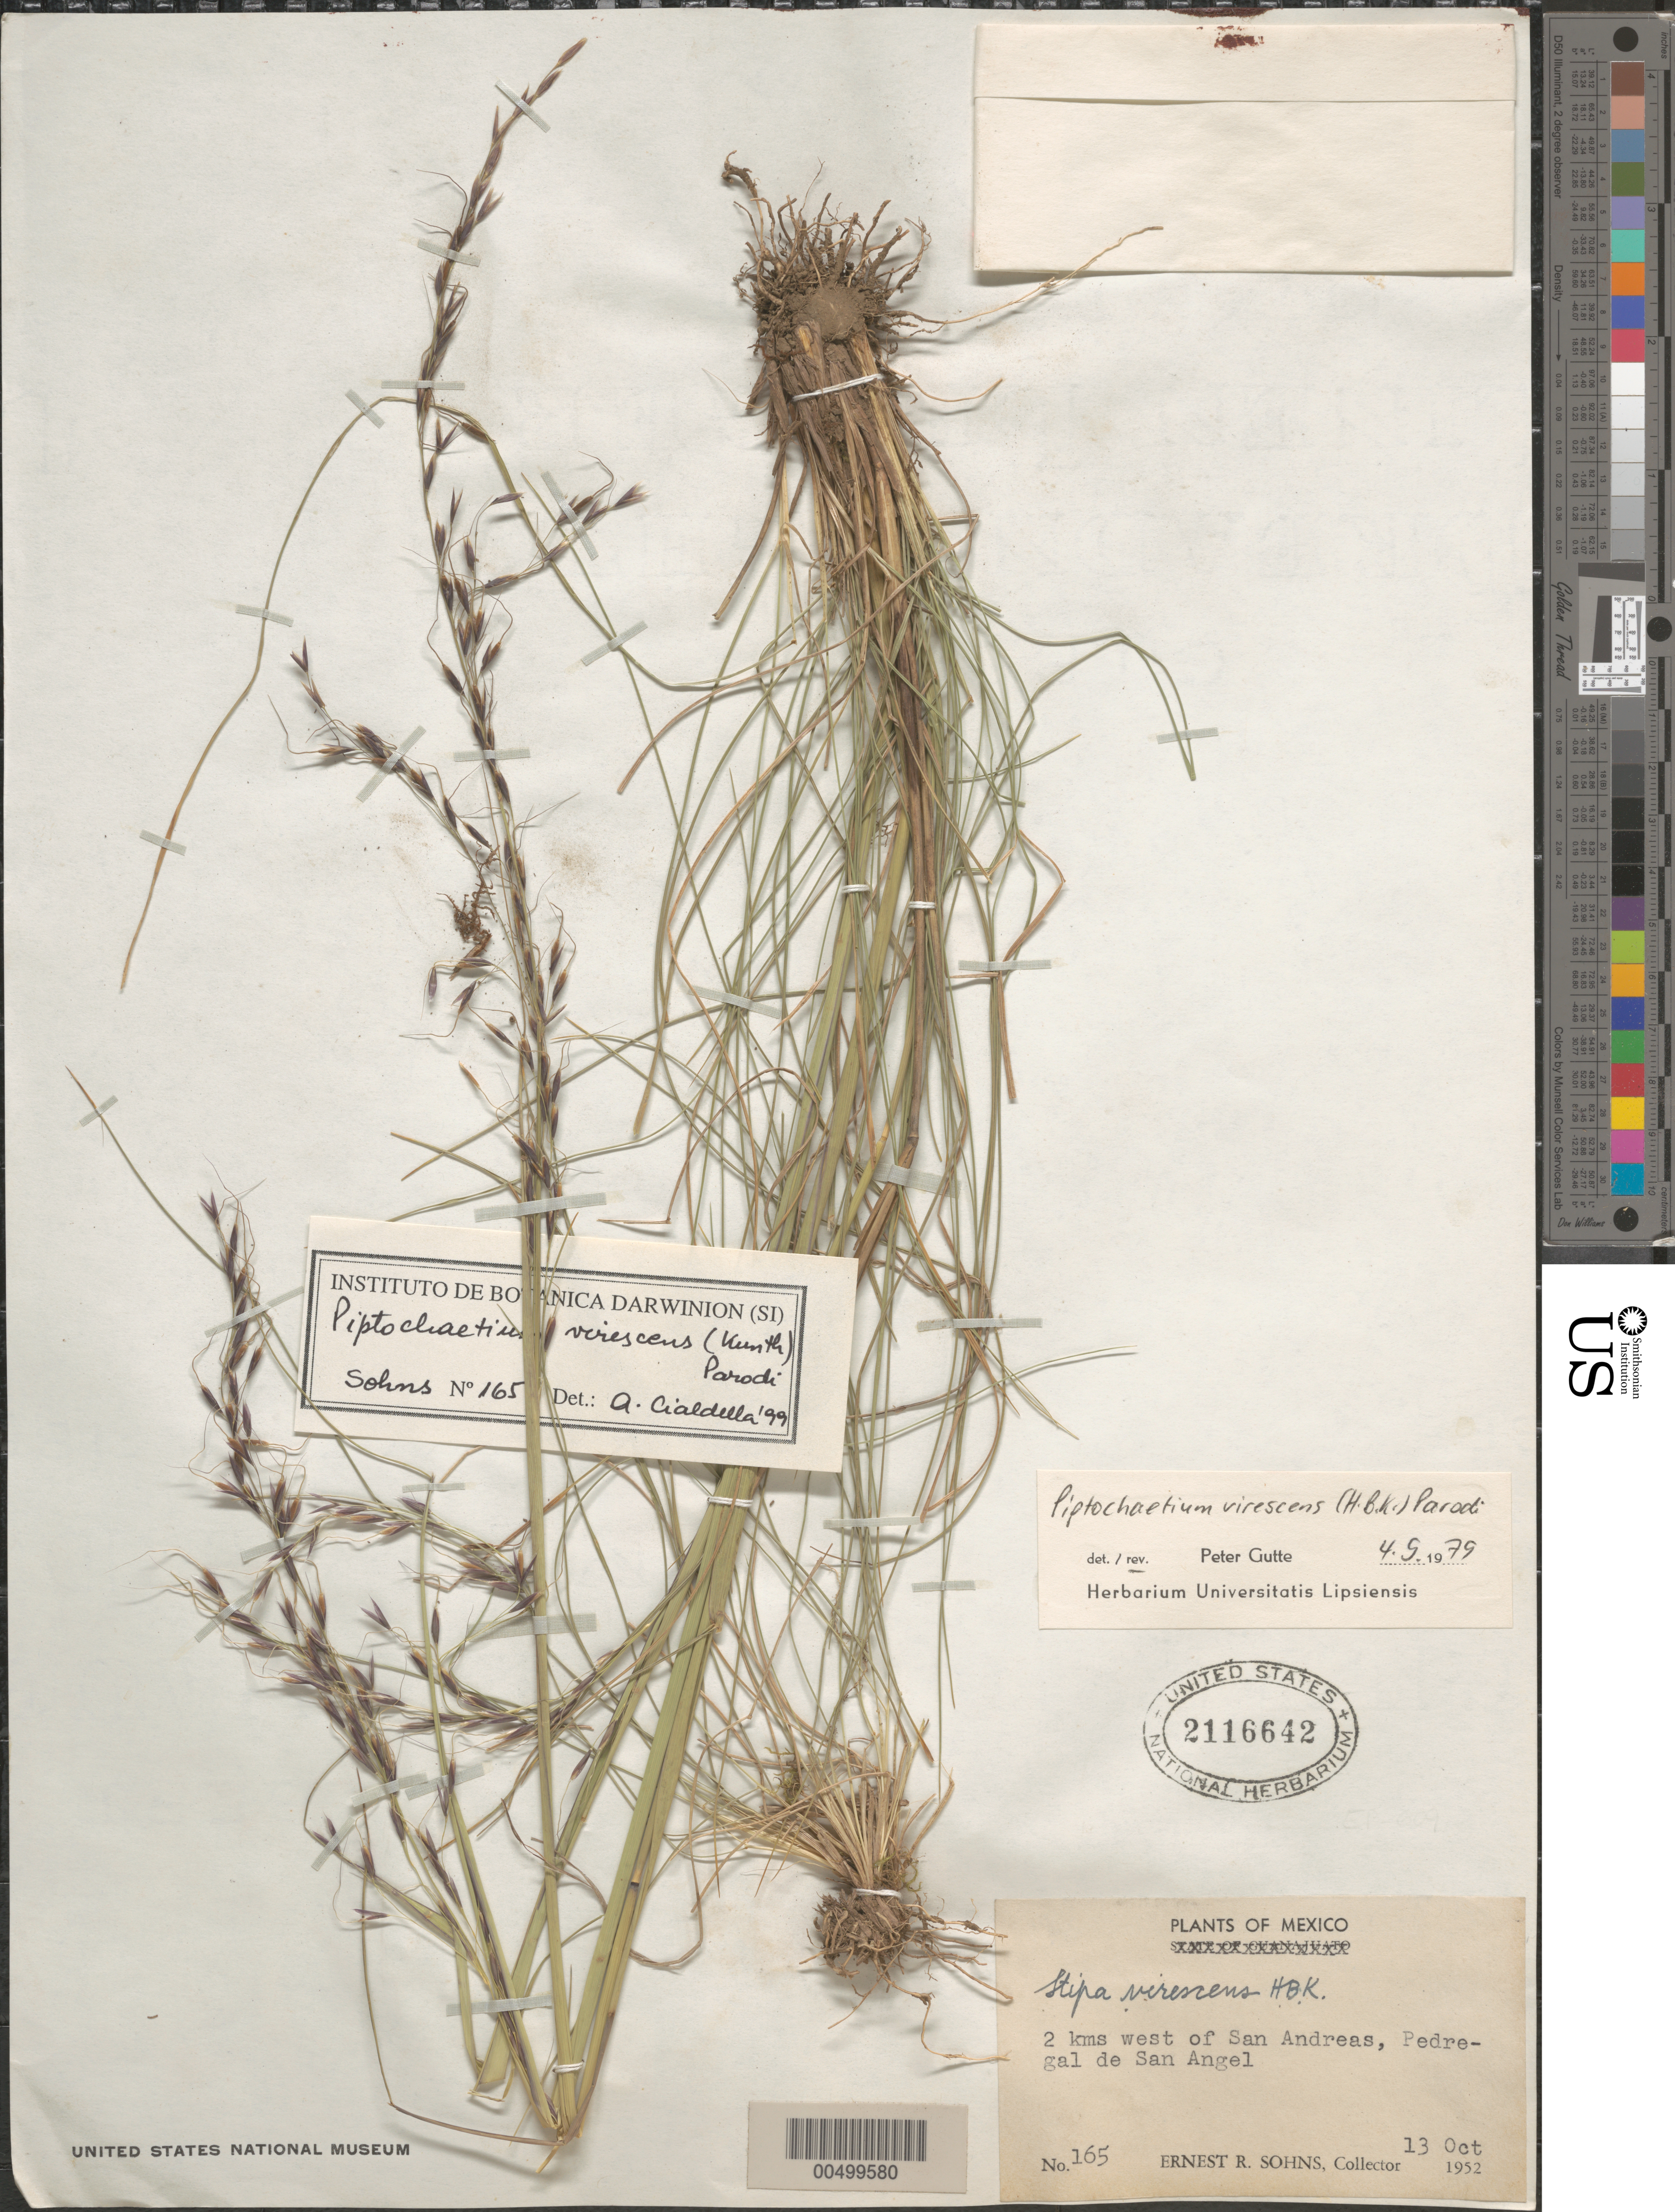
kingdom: Plantae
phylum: Tracheophyta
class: Liliopsida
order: Poales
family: Poaceae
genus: Piptochaetium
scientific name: Piptochaetium virescens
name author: (Kunth) Parodi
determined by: Gutte, P.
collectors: E. R. Sohns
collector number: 165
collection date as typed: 13 Oct 1952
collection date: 1952-10-13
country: Mexico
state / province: Distrito Federal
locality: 2 km W of San Andreas, Pedregal de San Angel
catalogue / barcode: US 2116642